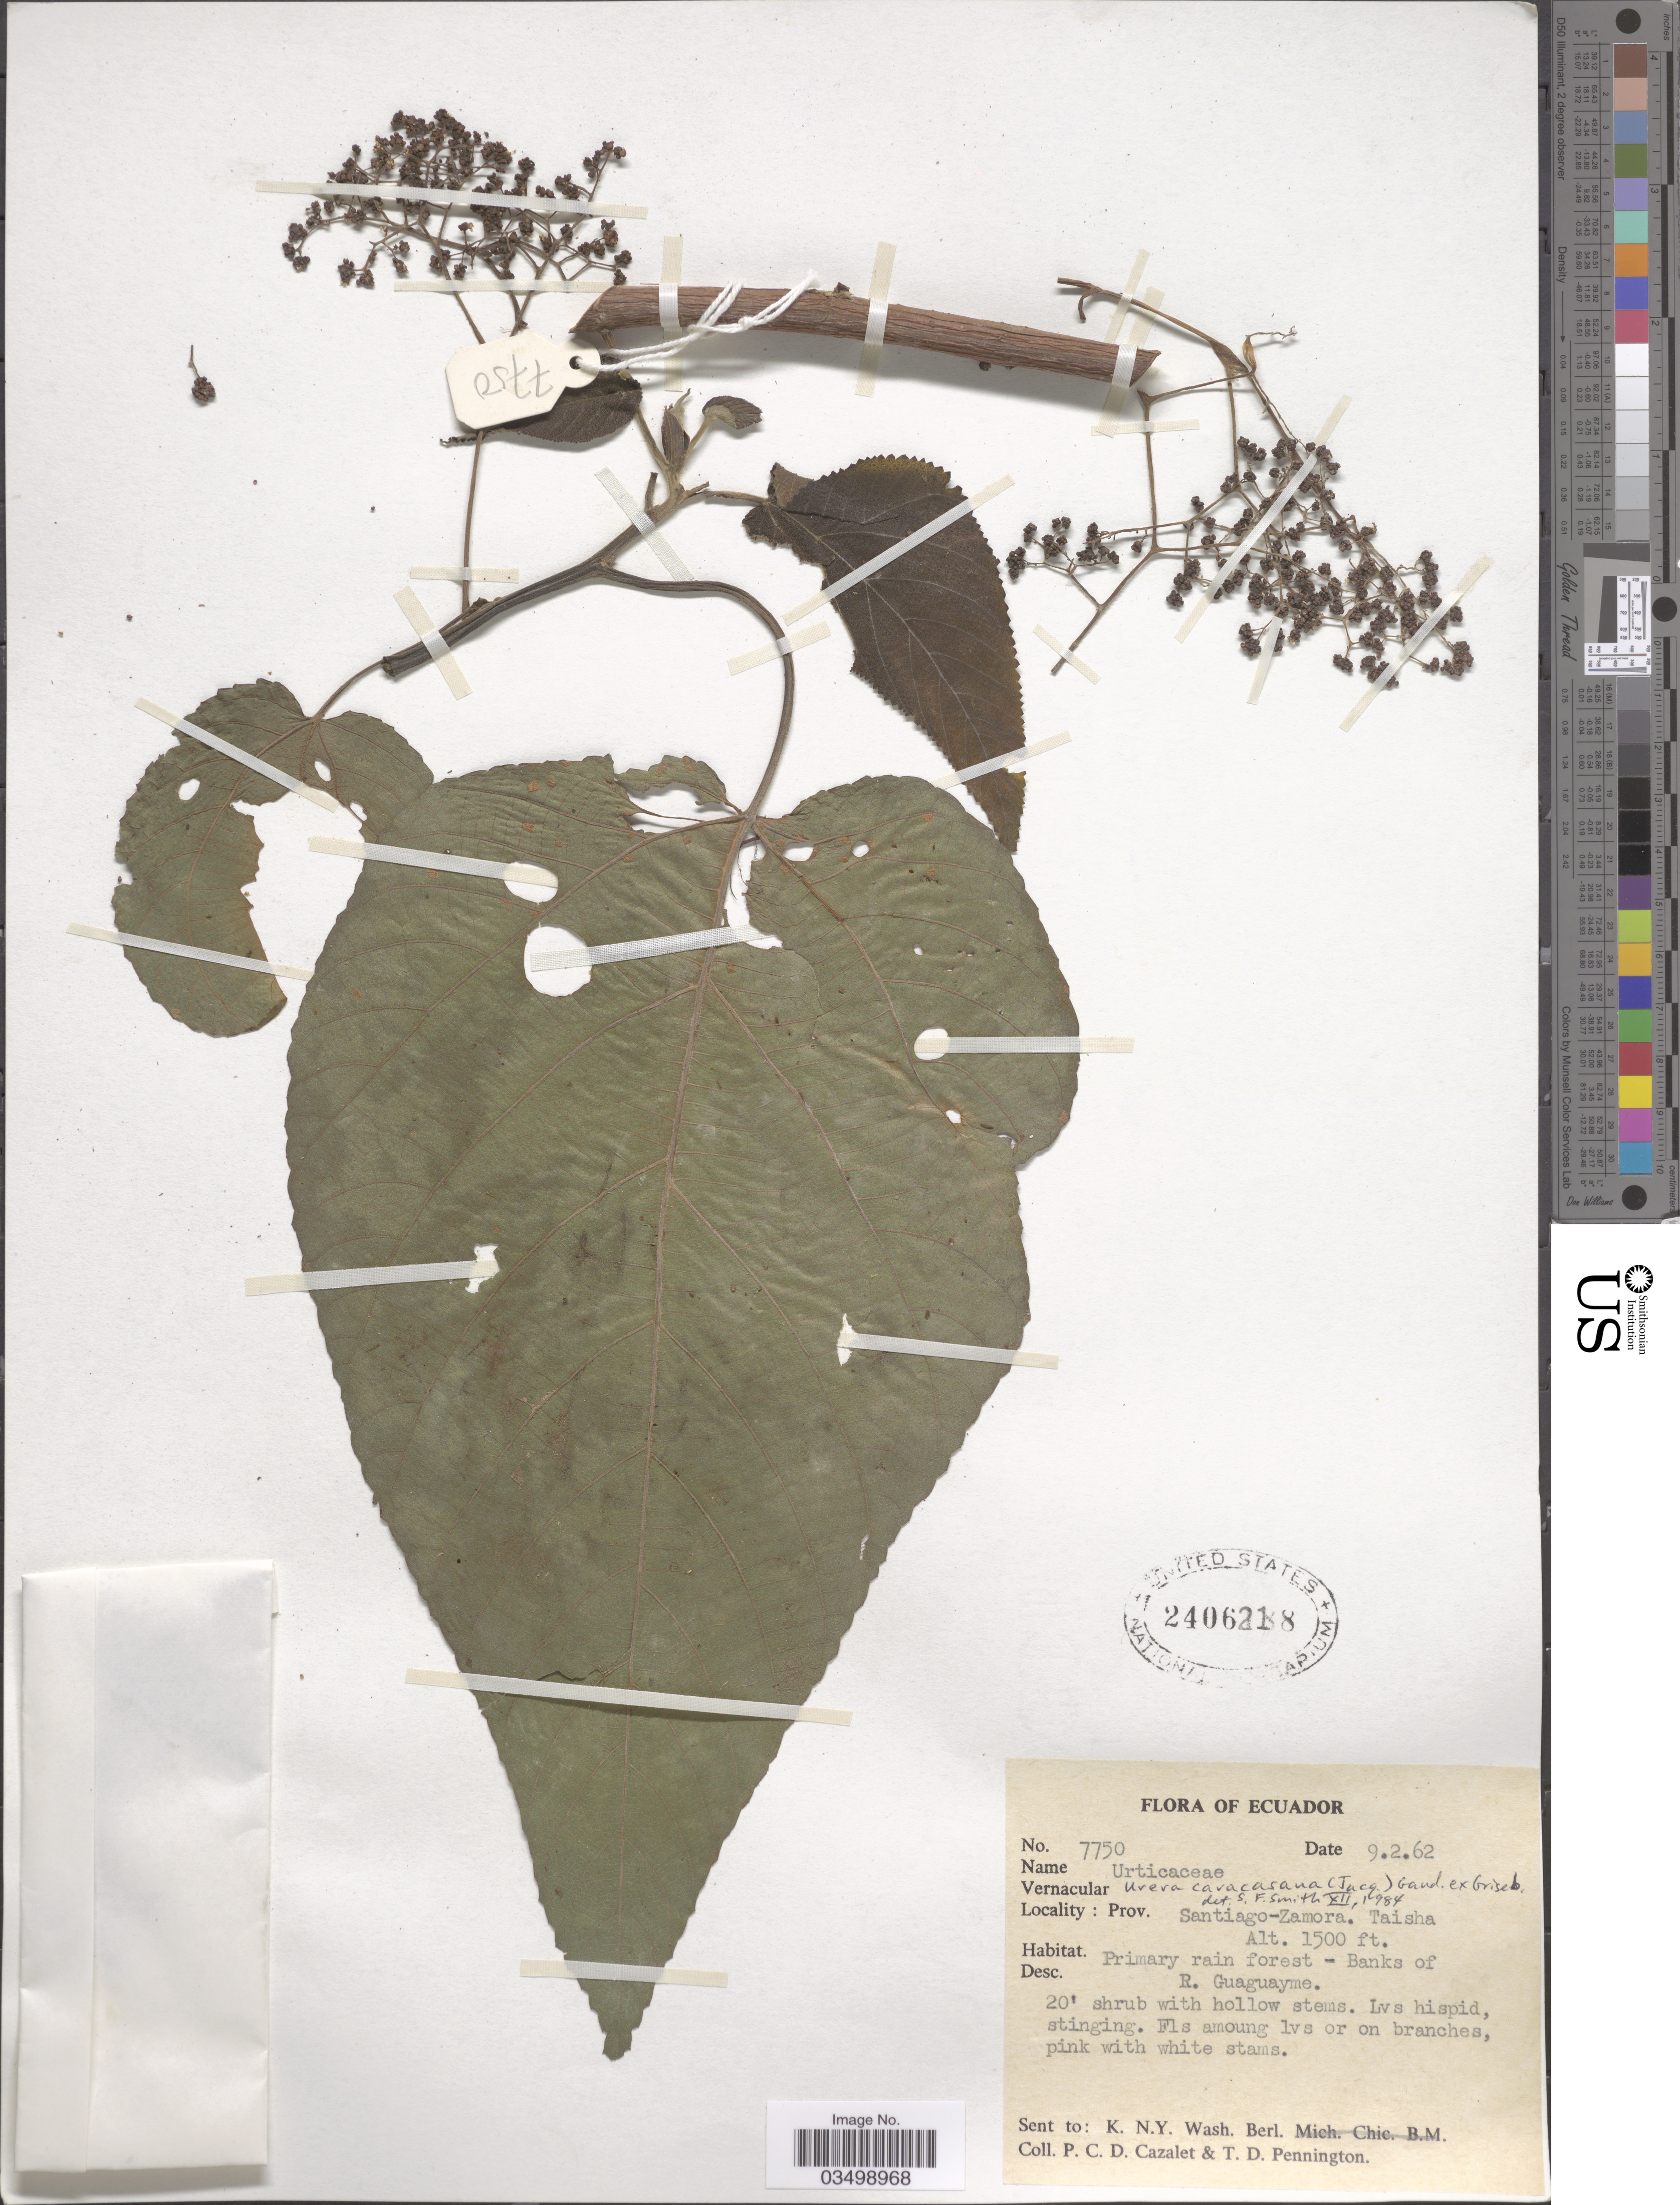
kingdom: Plantae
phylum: Tracheophyta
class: Magnoliopsida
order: Rosales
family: Urticaceae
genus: Urera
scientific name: Urera caracasana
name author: (Jacq.) Gaudich. ex Griseb.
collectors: P. C. D. Cazalet & T. D. Pennington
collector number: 7750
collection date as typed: Transcribed d/m/y: 9/2/62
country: Ecuador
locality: Prov. Santiago-Zamora. Taisha. Banks of R. Guaguayme.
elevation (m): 457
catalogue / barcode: US 2406218